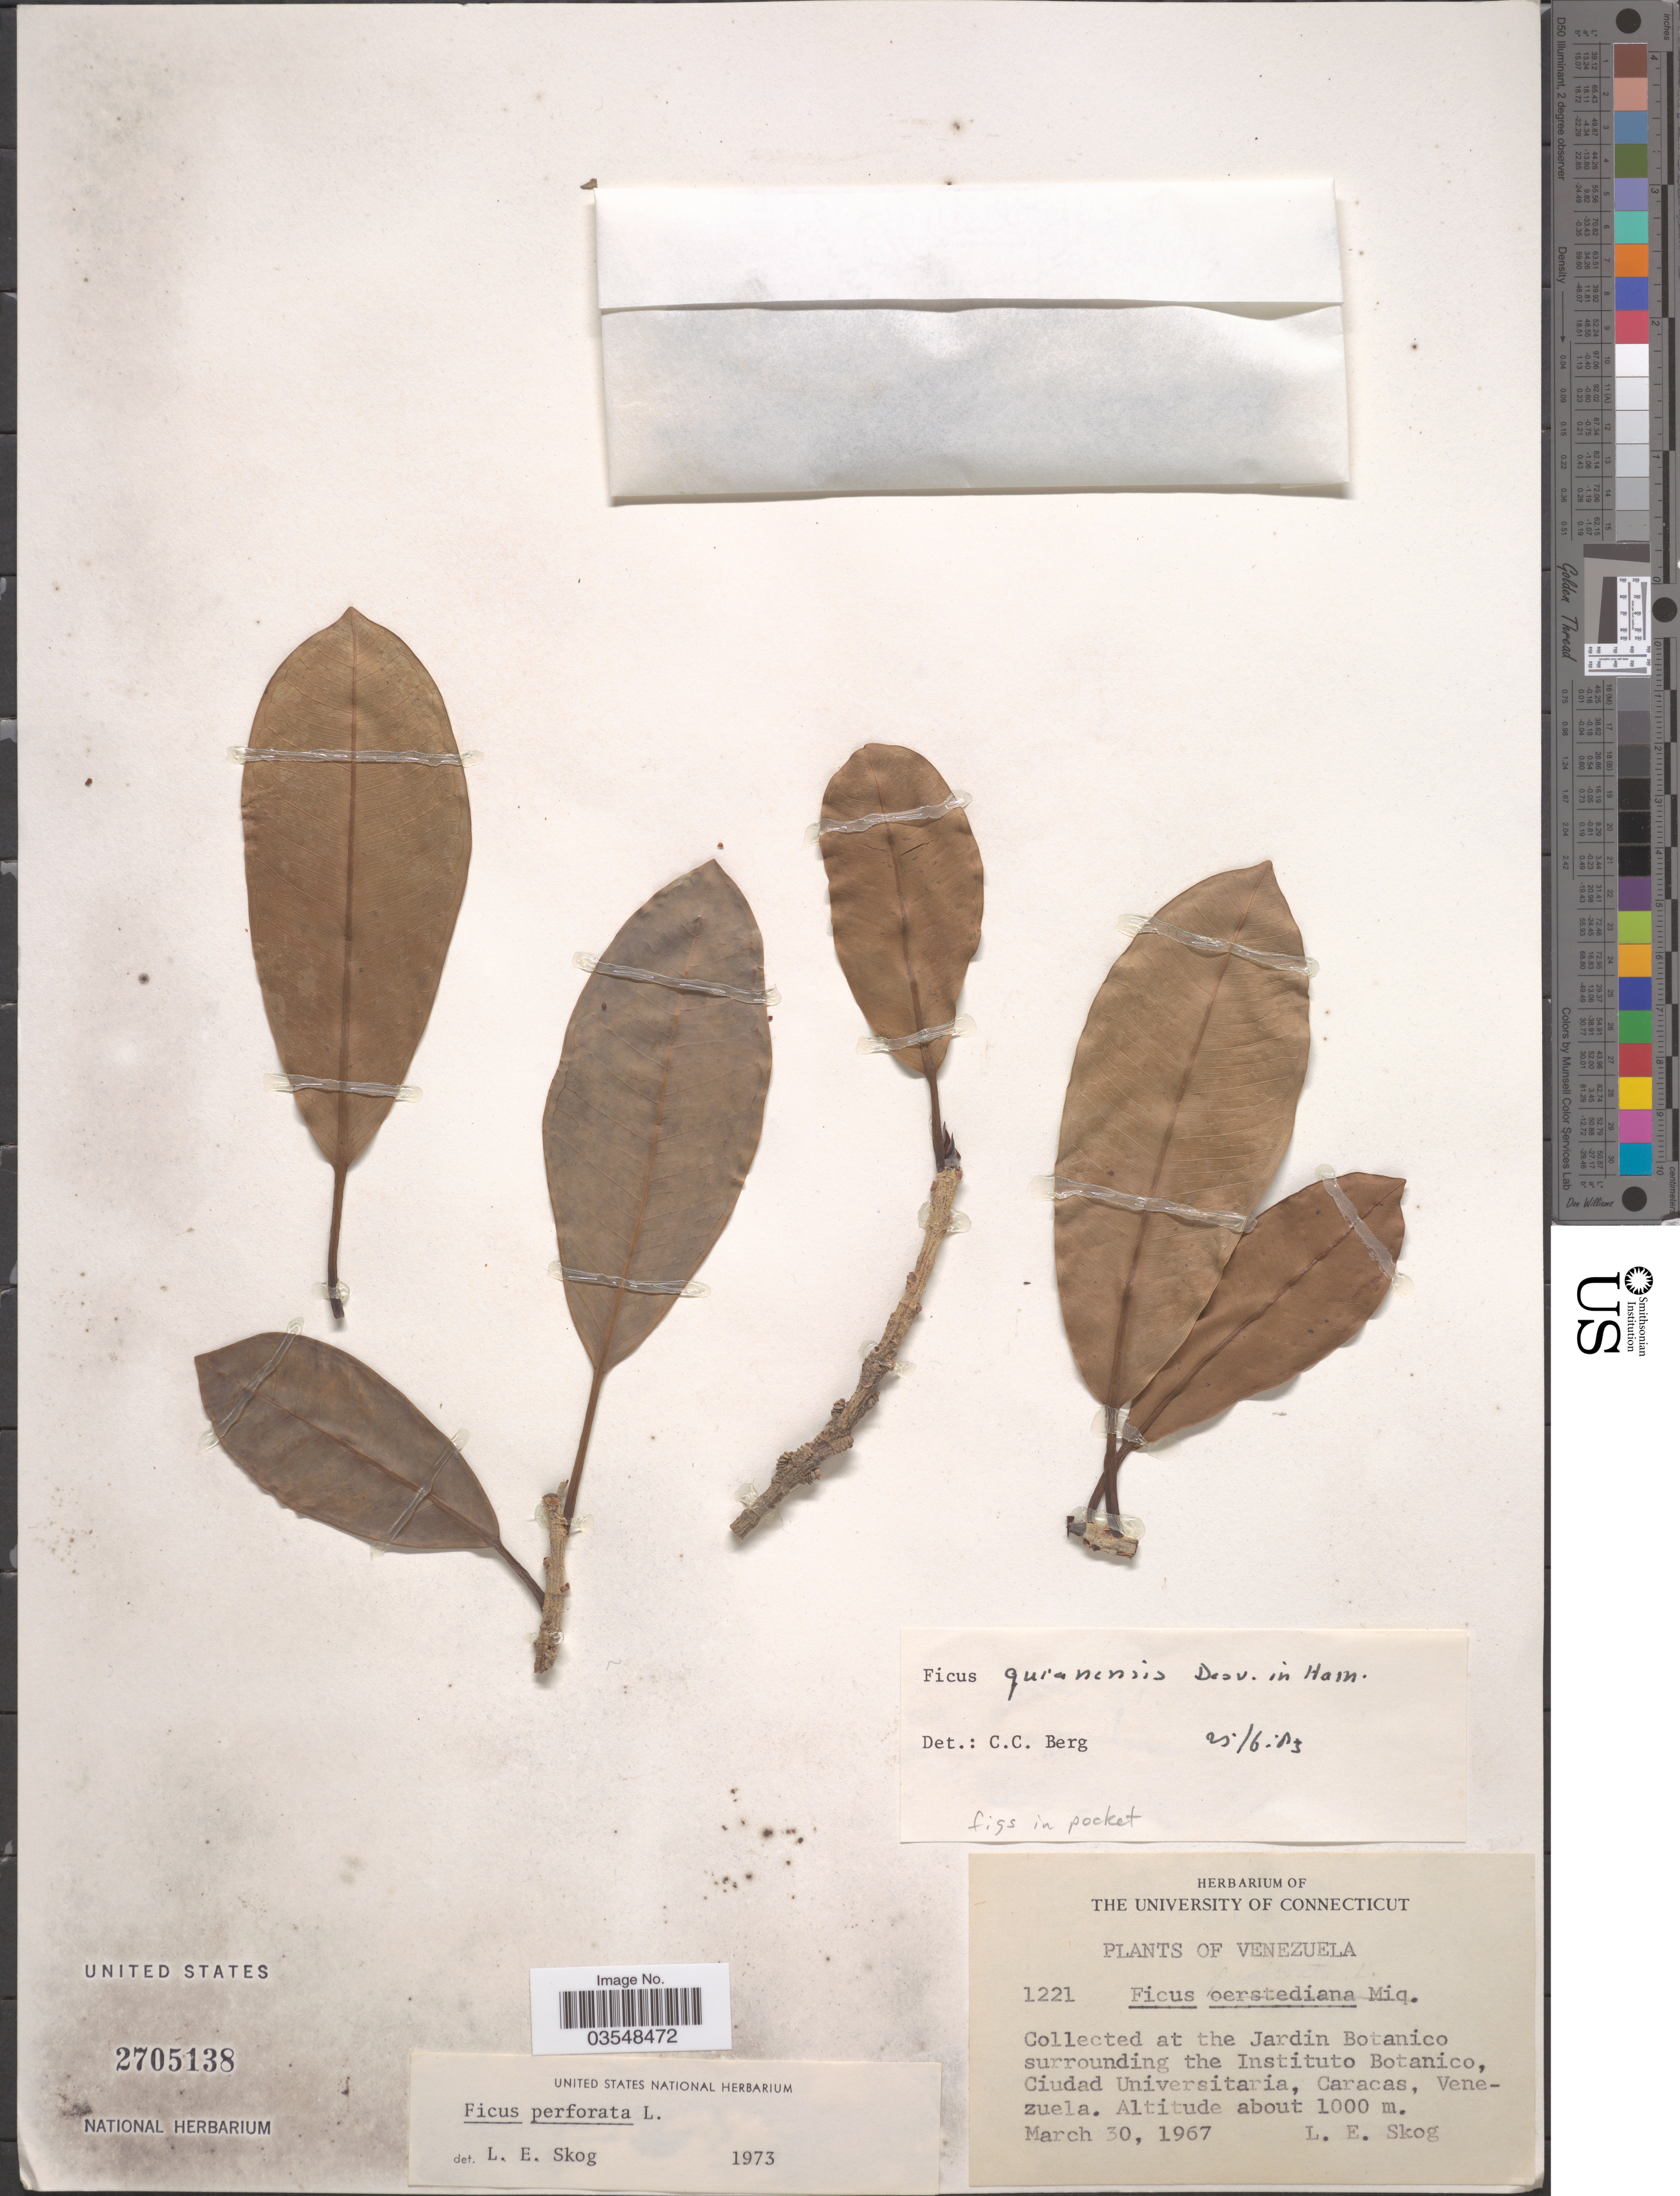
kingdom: Plantae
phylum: Tracheophyta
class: Magnoliopsida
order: Rosales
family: Moraceae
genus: Ficus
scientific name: Ficus guianensis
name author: Desv. ex Ham.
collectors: L. E. Skog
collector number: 1221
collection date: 1967-03-30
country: Venezuela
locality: At the Jardin Botanico surrounding the Instituto Botanico, Ciudad Universitaria, Caracas.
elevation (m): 1000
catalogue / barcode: US 2705138